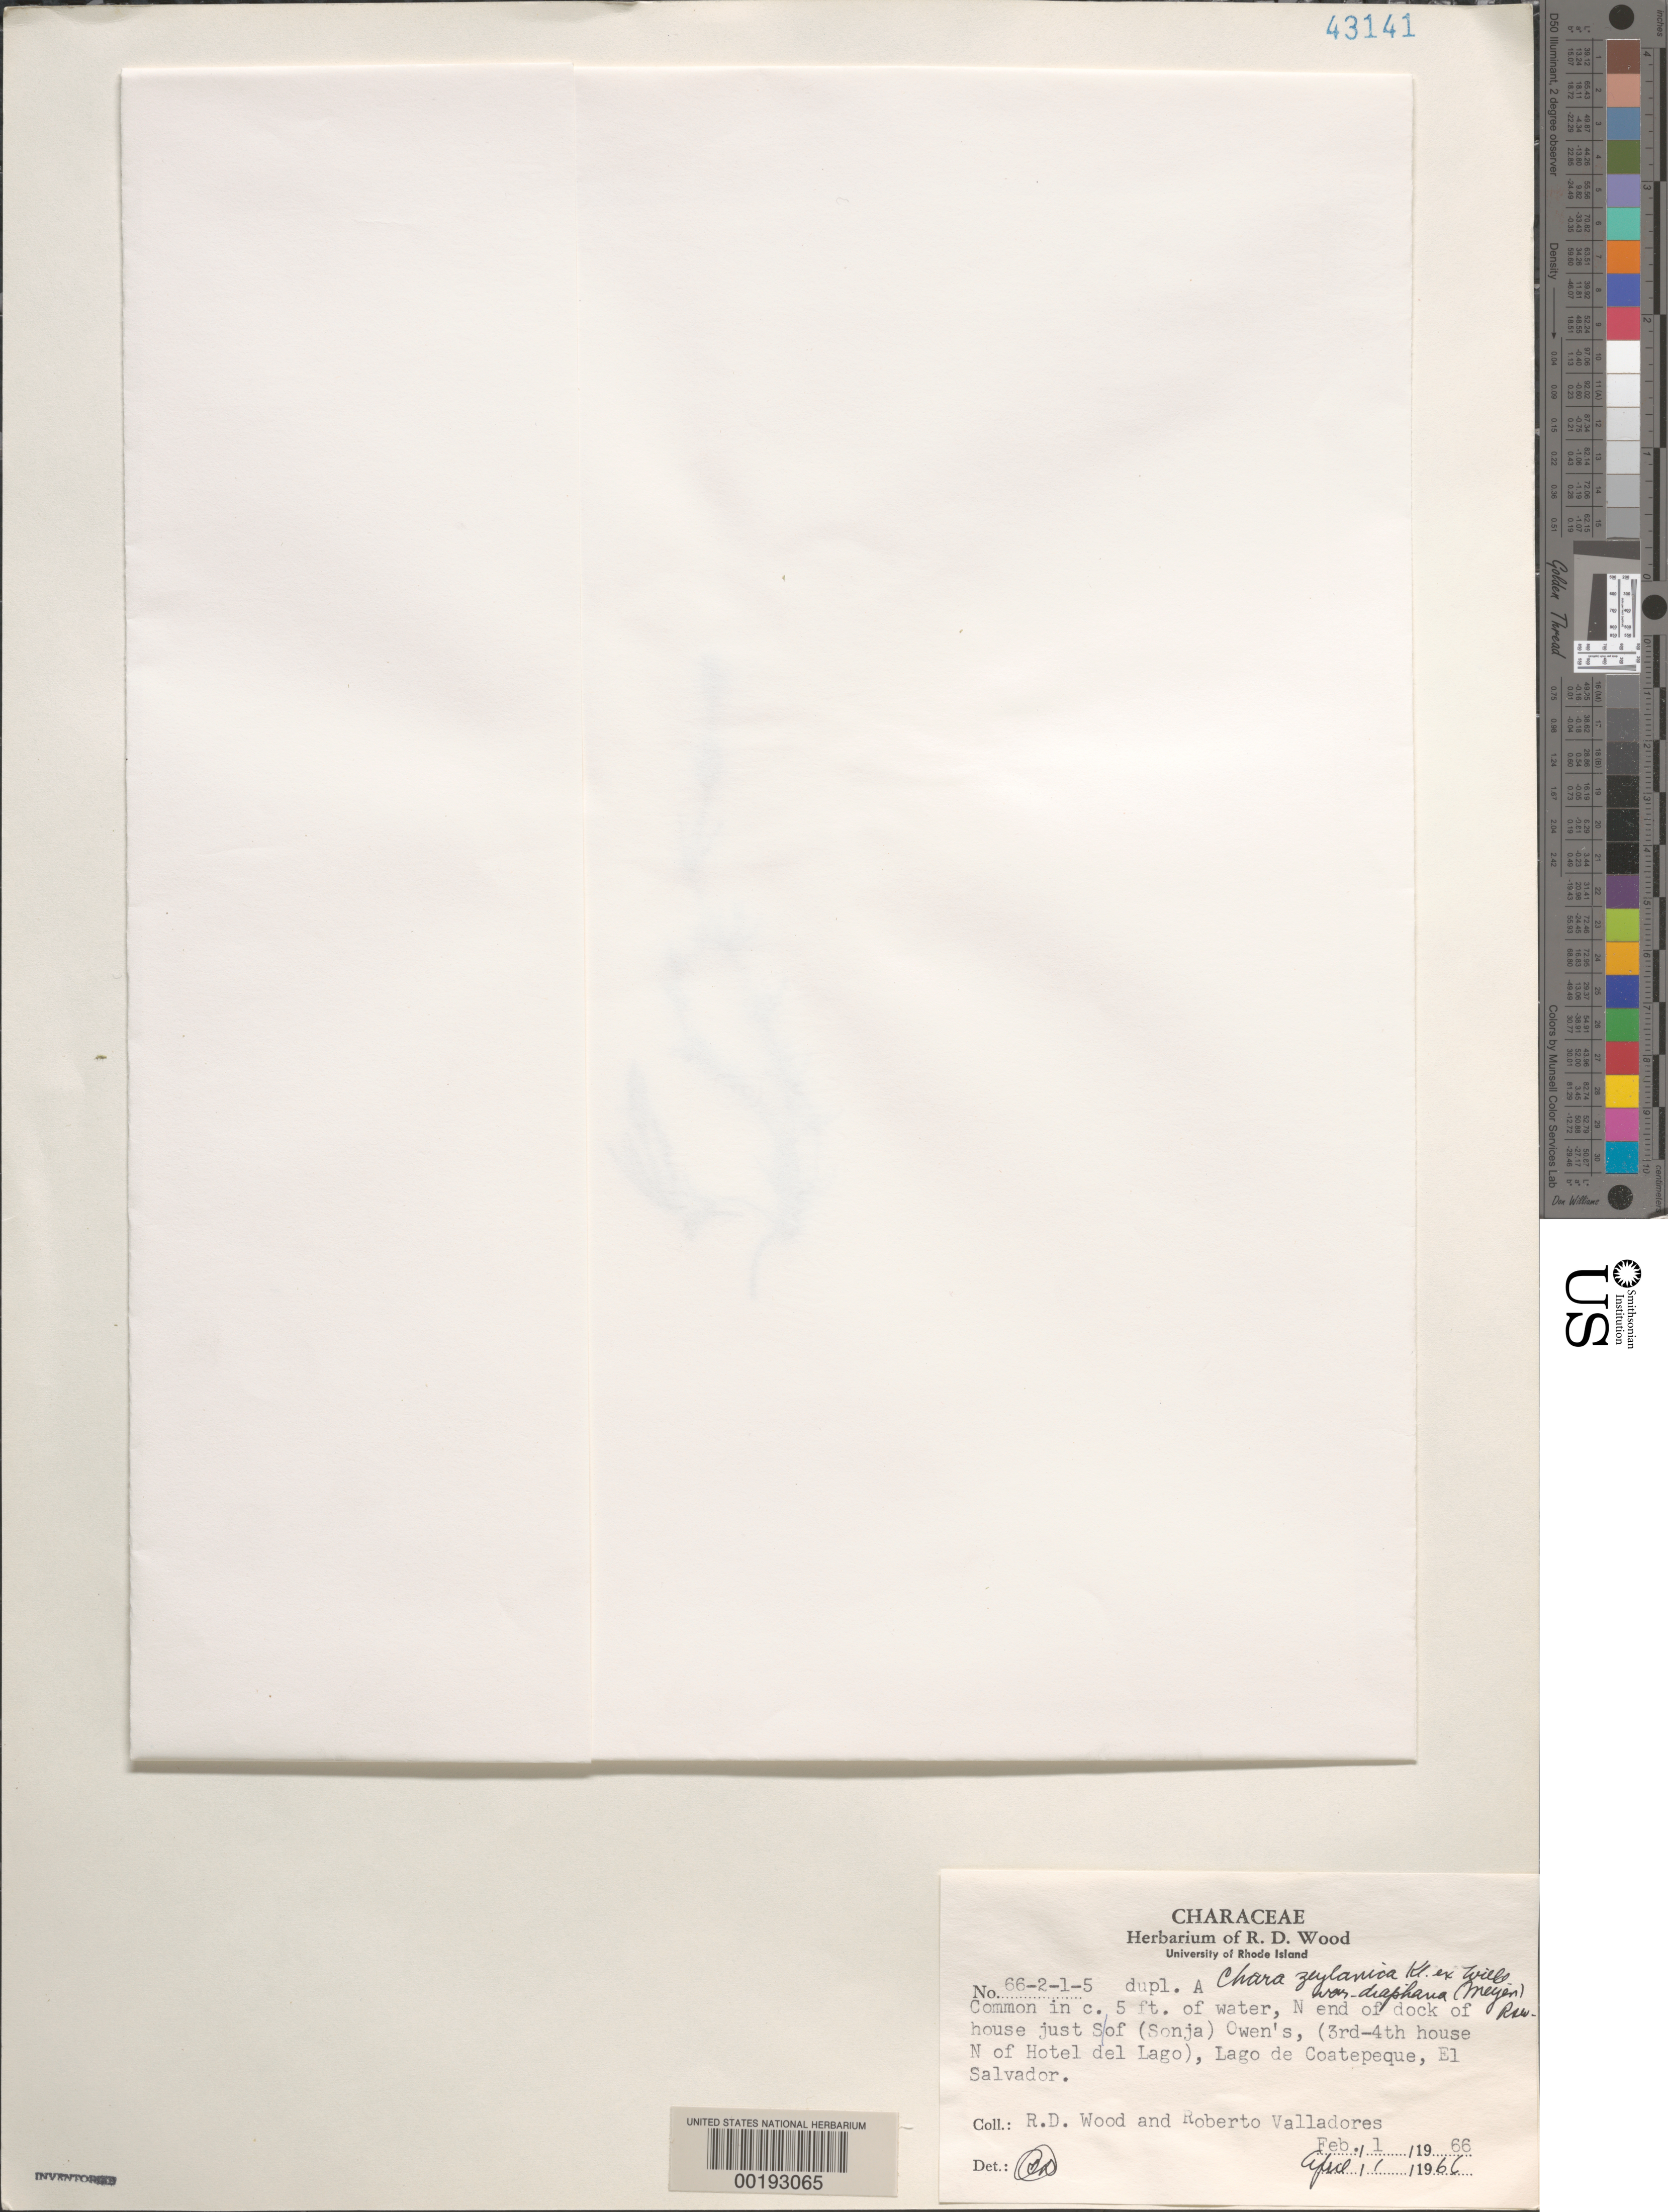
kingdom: Plantae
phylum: Charophyta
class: Charophyceae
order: Charales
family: Characeae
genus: Chara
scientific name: Chara zeylanica var. diaphana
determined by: Wood, R. D.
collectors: R. Wood & R. Valladores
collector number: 66-2-1-5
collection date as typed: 01 Feb 1966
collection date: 1966-02-01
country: El Salvador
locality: Lago de coatepeque, north of hotel del lago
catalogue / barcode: US 43141